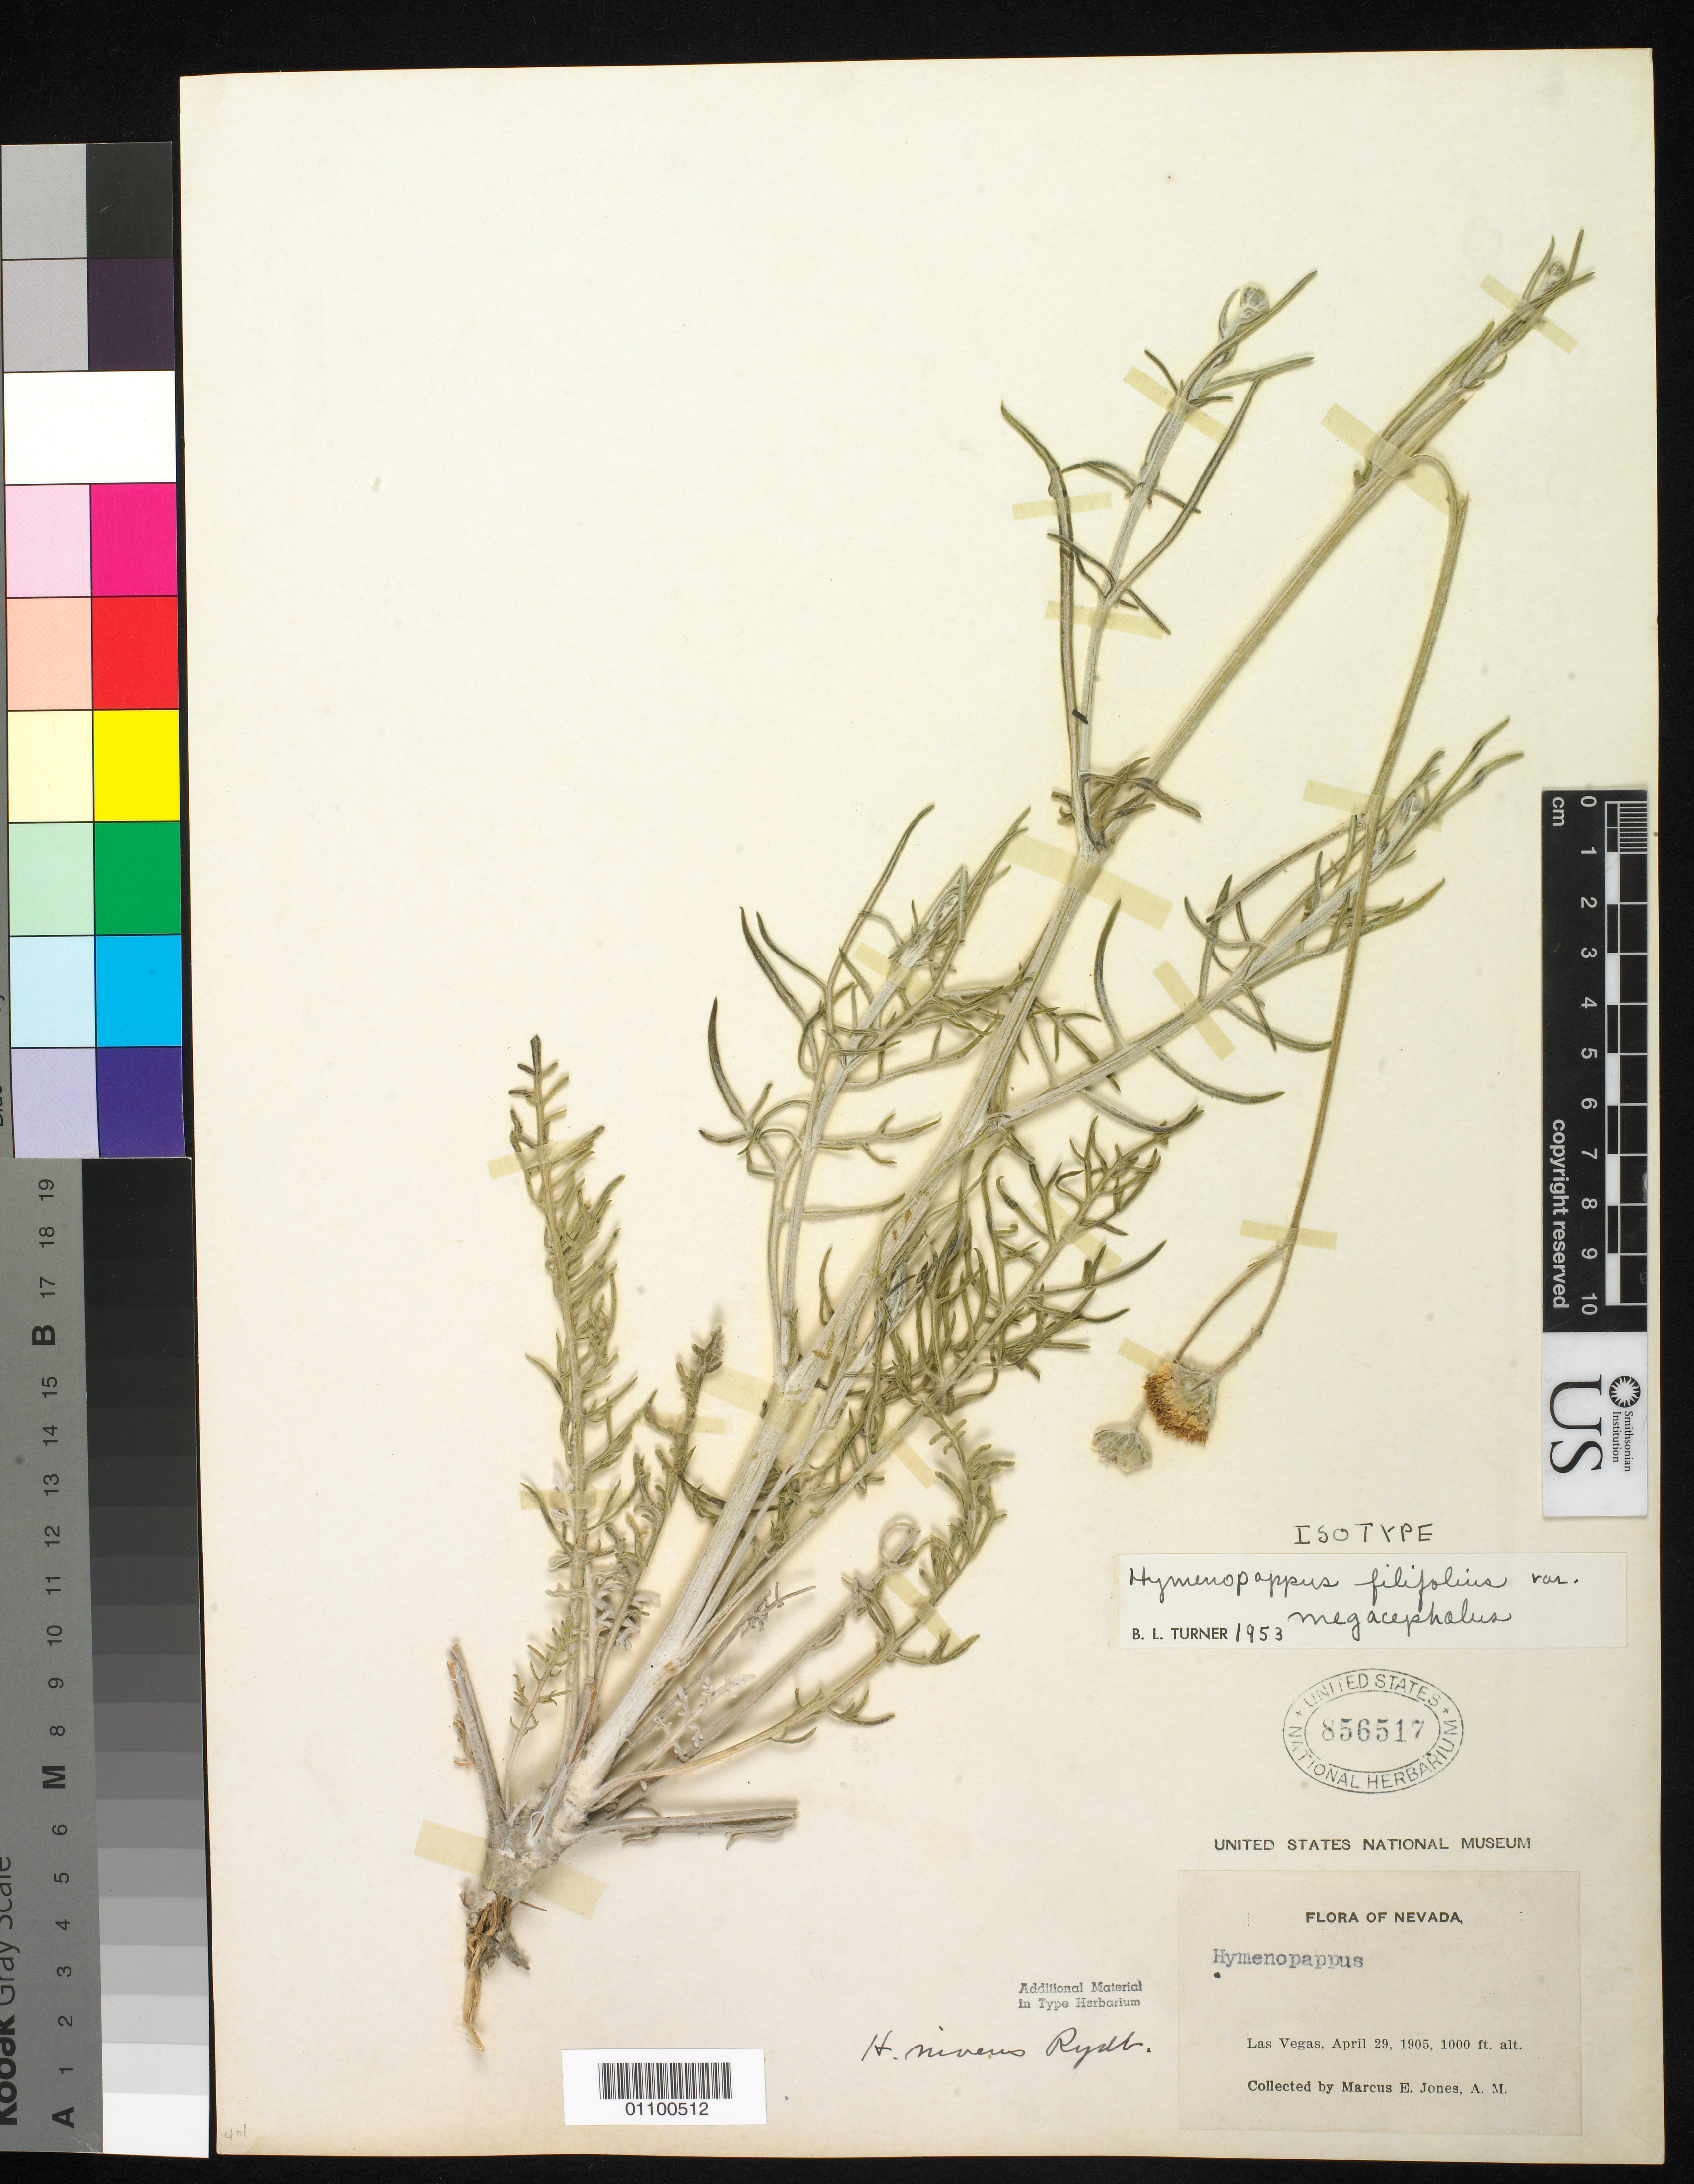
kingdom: Plantae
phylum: Tracheophyta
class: Magnoliopsida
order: Asterales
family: Asteraceae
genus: Hymenopappus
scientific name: Hymenopappus filifolius var. megacephalus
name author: B.L. Turner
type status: Isotype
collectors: M. E. Jones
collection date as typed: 29 Apr 1905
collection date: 1905-04-29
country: United States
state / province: Nevada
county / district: San Miguel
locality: Las Vegas.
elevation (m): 305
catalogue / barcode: US 856517